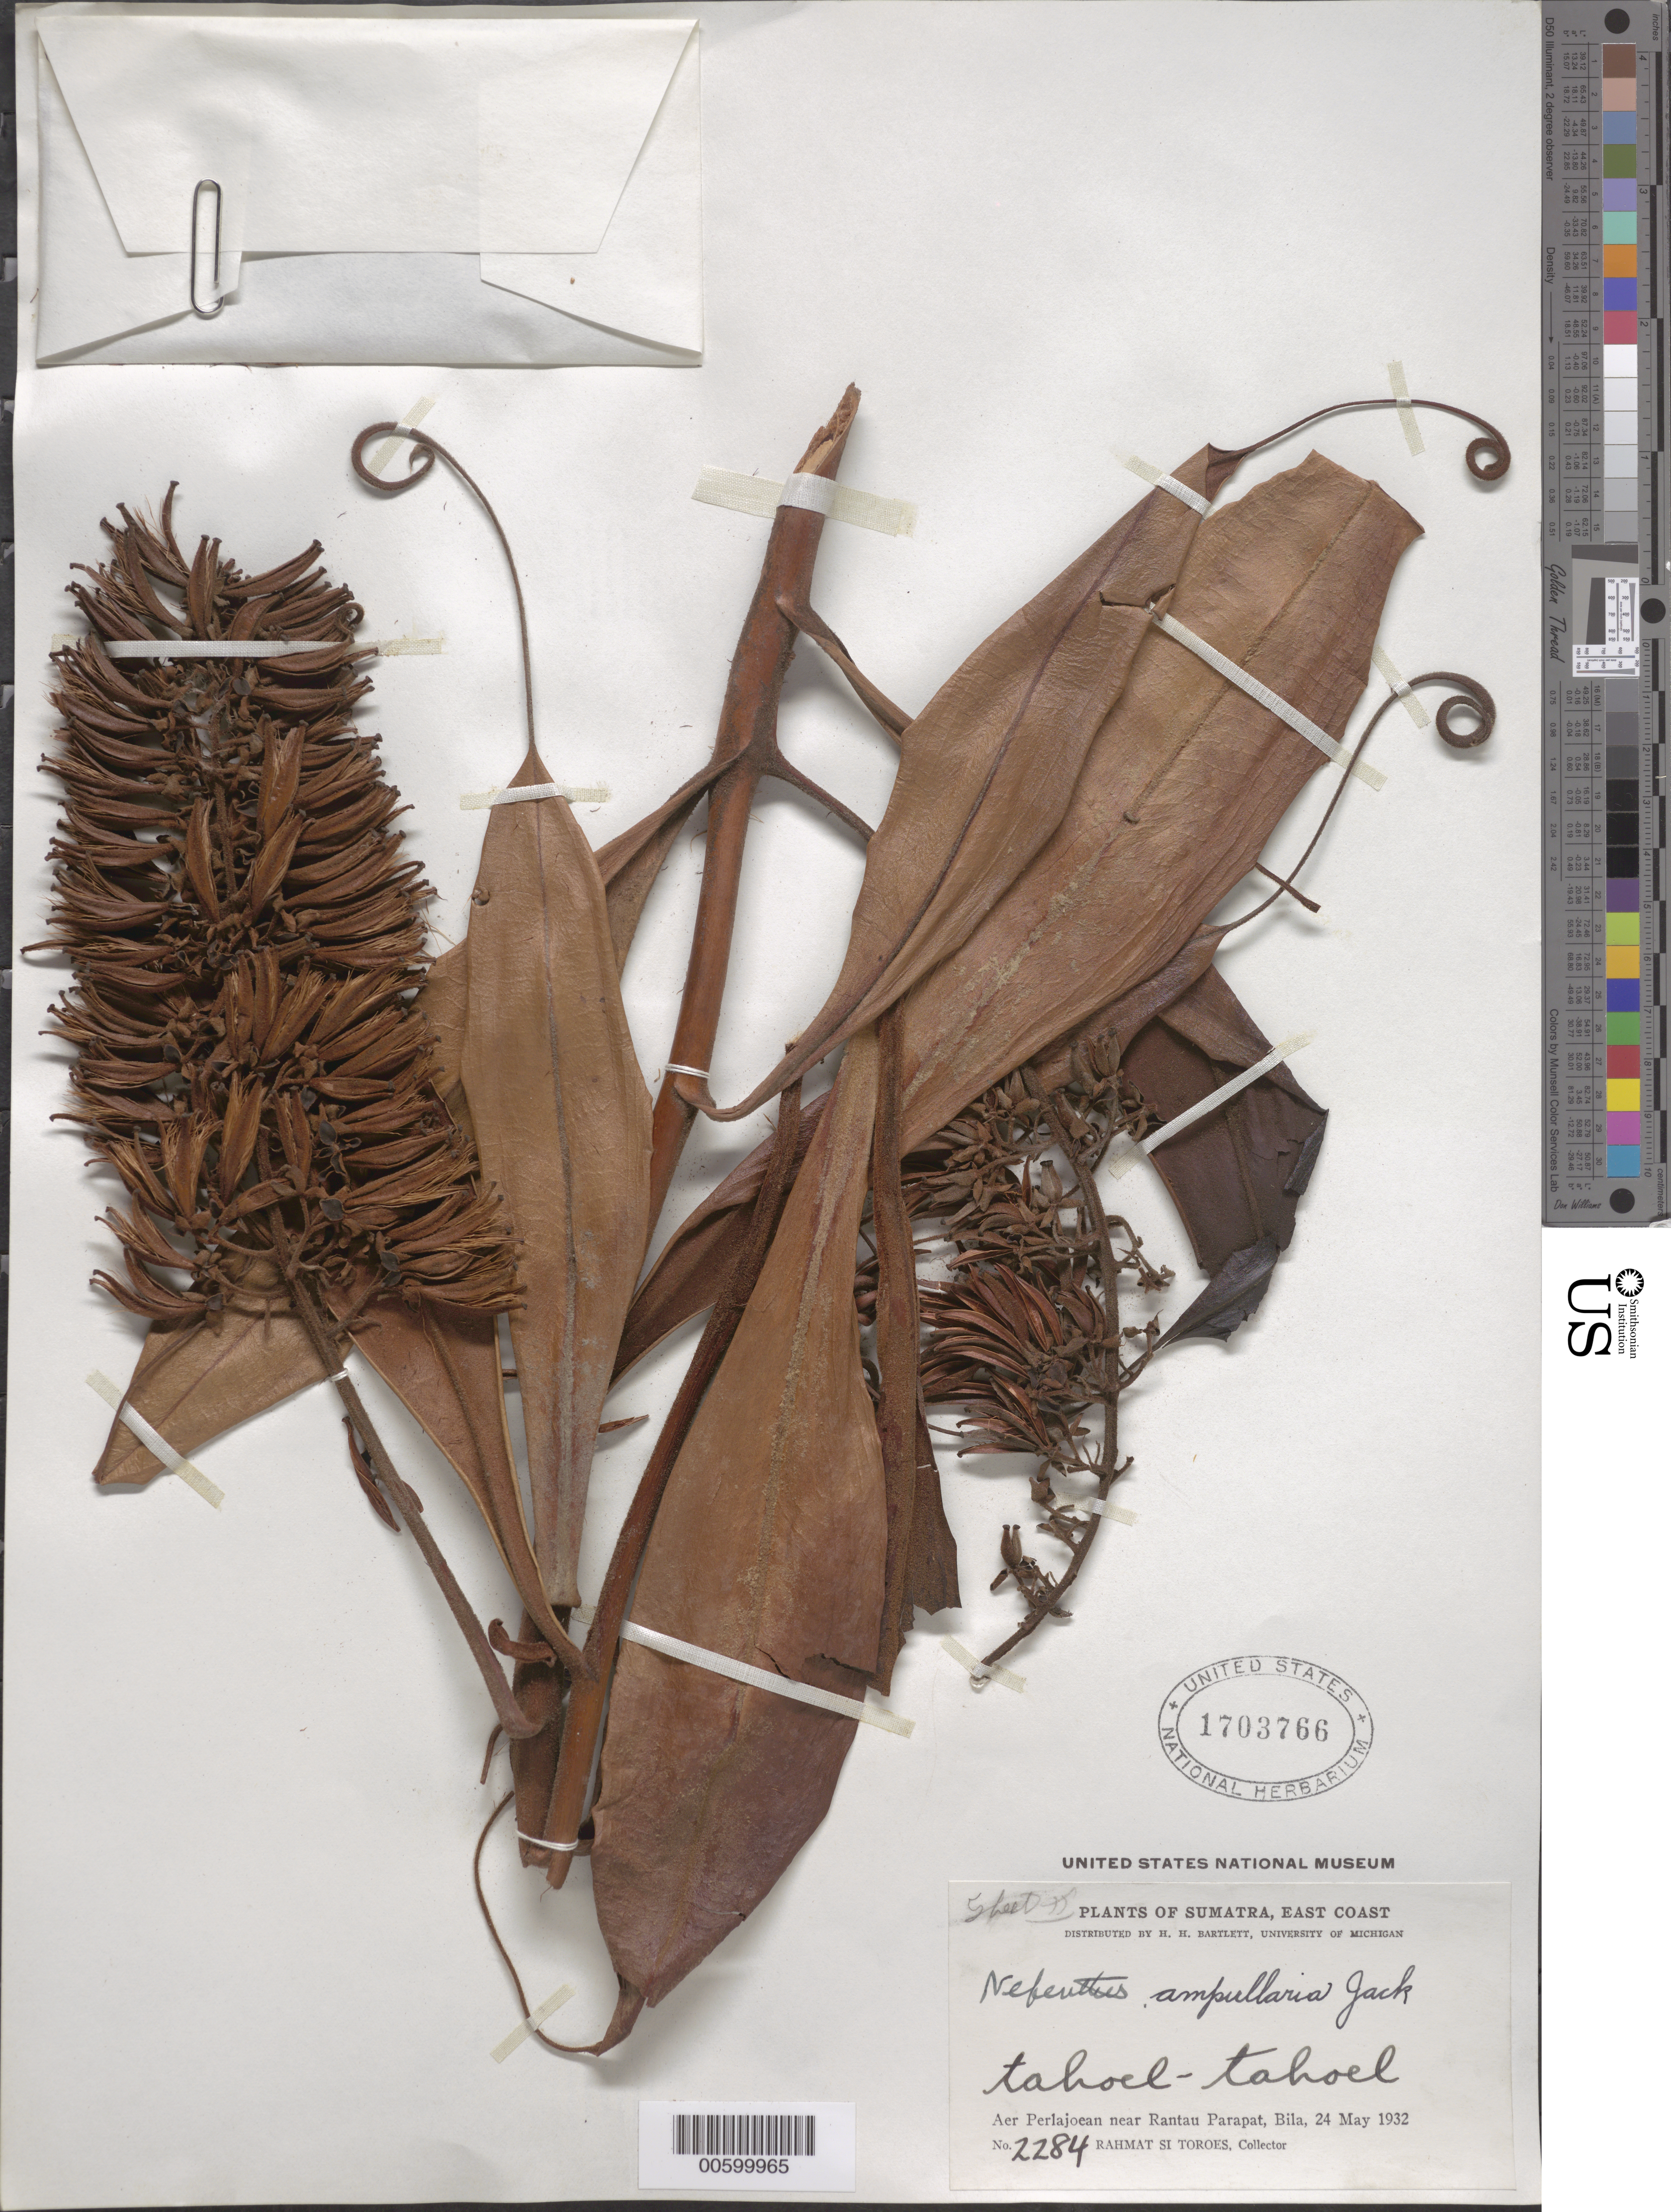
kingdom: Plantae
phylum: Tracheophyta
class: Magnoliopsida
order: Caryophyllales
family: Nepenthaceae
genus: Nepenthes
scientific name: Nepenthes ampullaria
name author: Jack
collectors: Rahmat Si Boeea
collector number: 2284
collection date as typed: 24 May 1932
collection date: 1932-05-24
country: Indonesia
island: Sumatra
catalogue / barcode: US 1703766